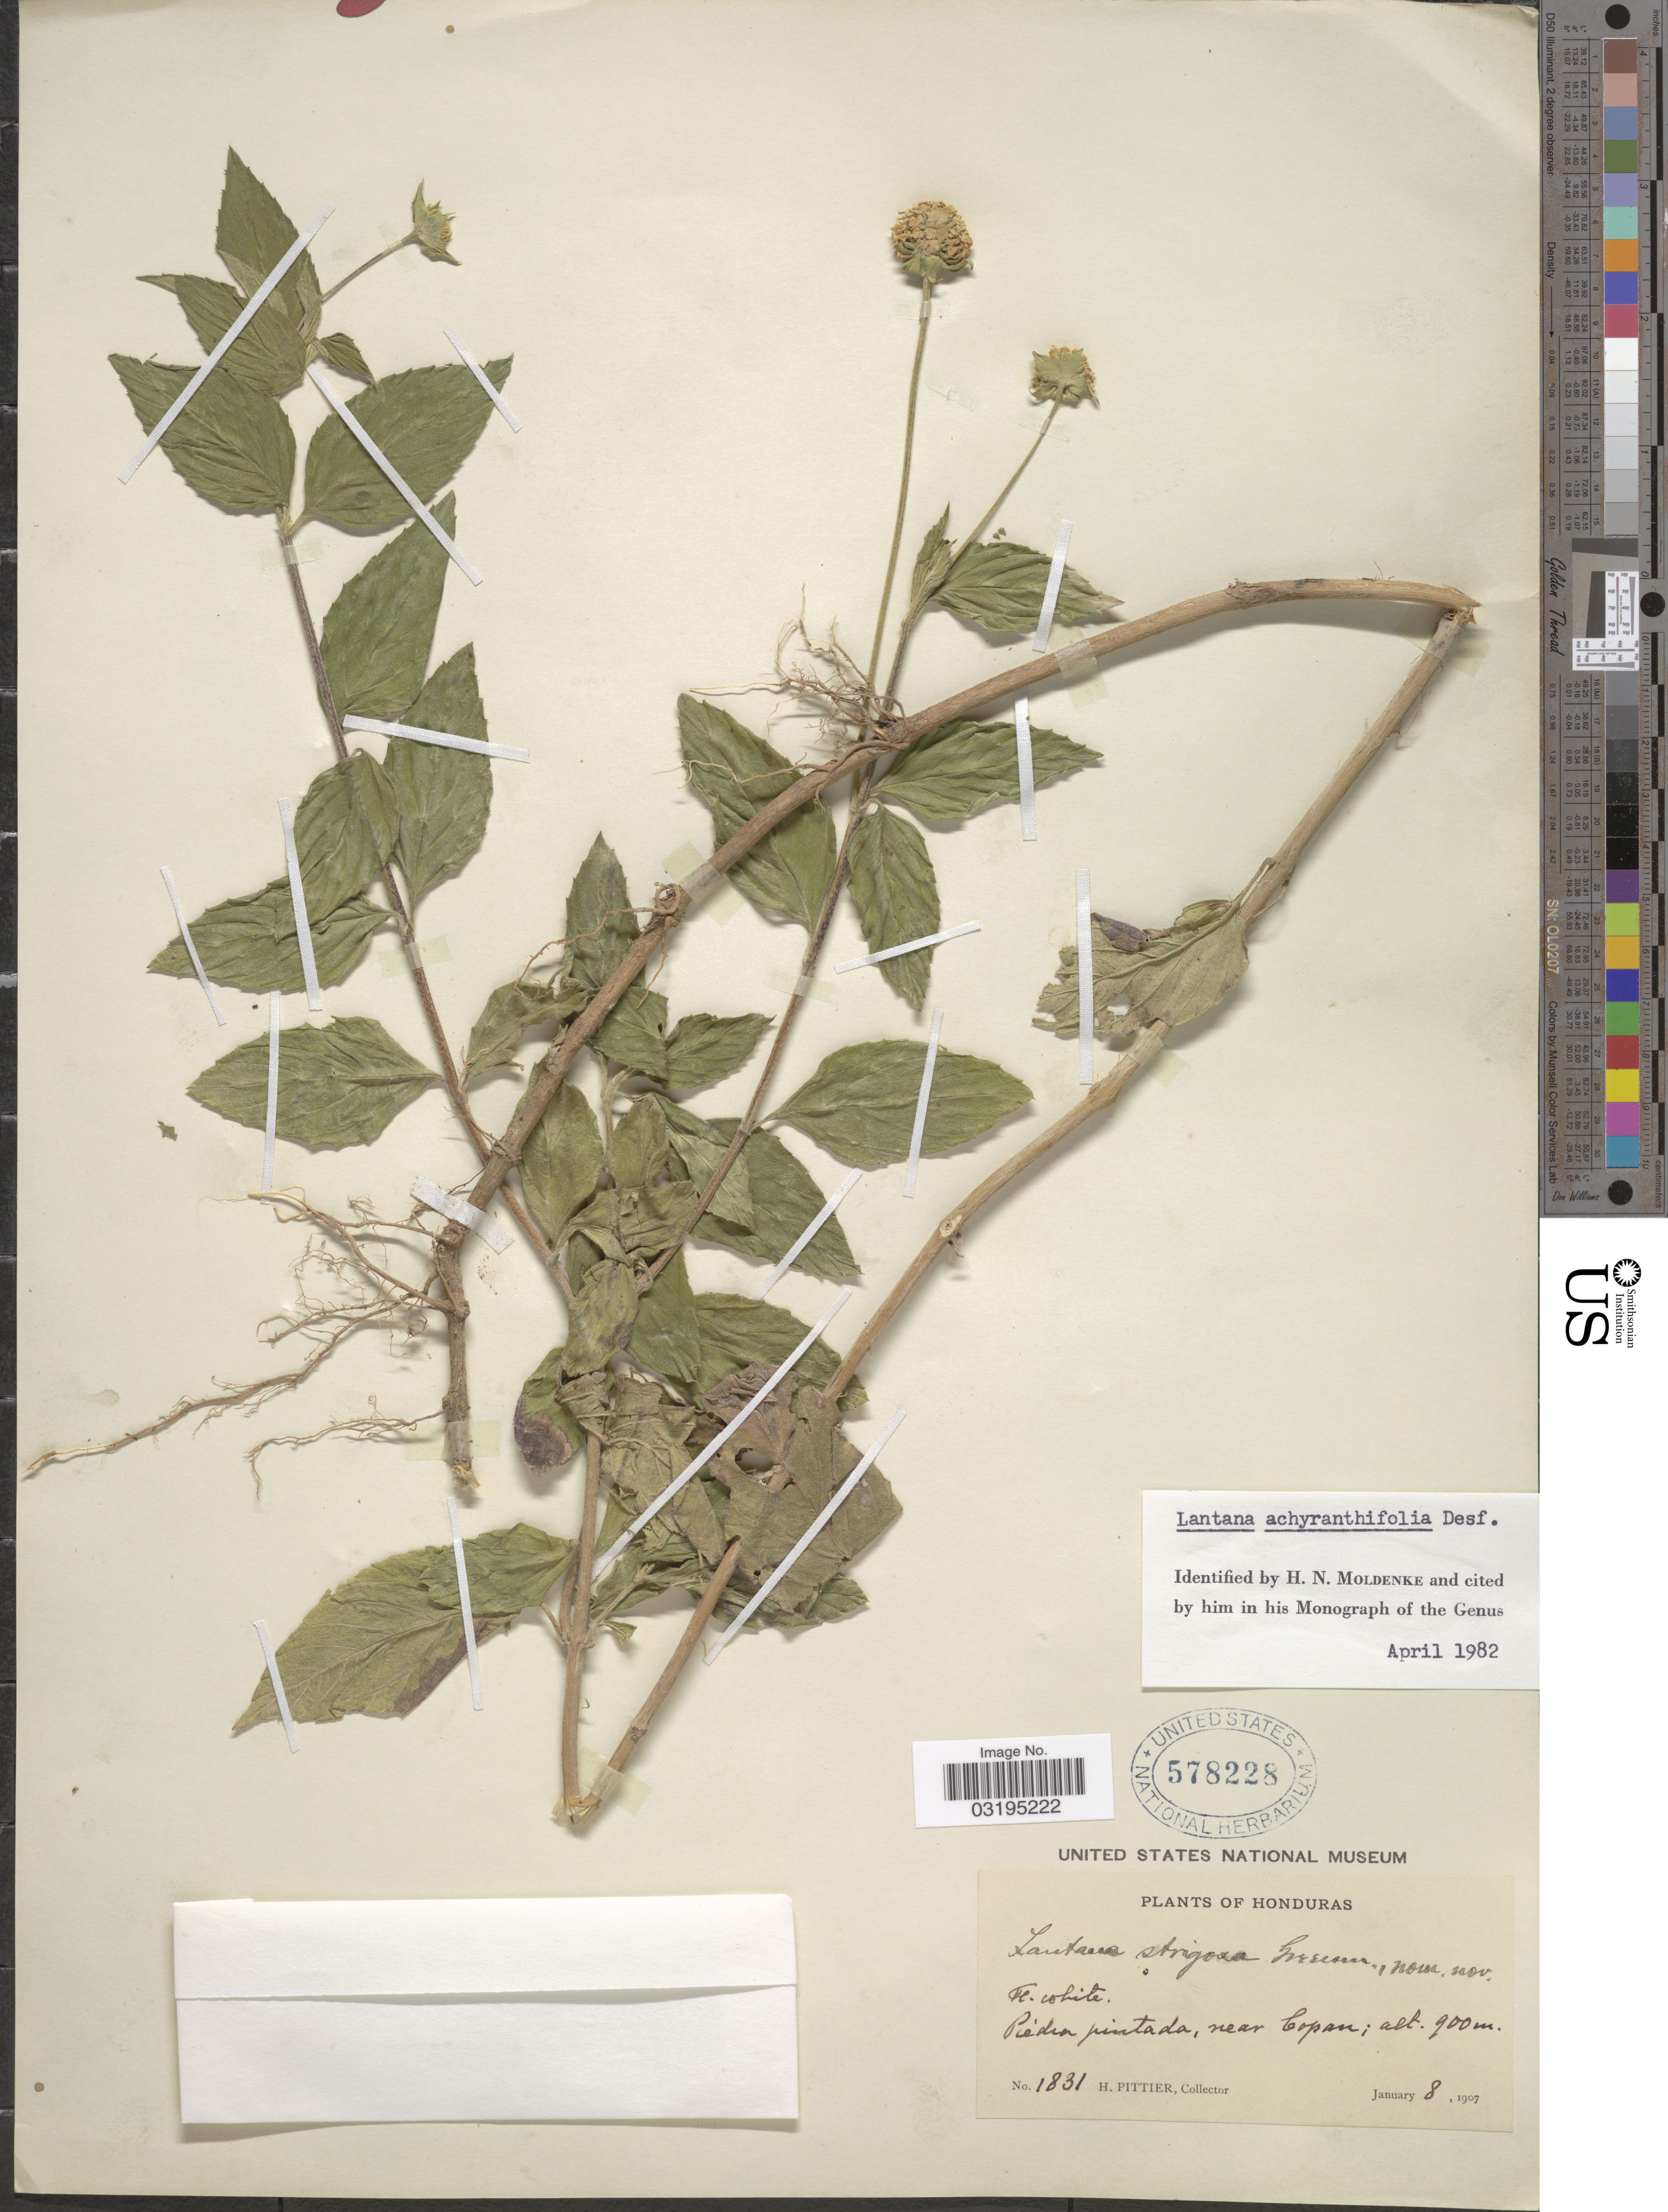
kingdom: Plantae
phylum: Tracheophyta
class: Magnoliopsida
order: Lamiales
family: Verbenaceae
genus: Lantana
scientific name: Lantana achyranthifolia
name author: Desf.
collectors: H. F. Pittier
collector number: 1831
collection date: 1907-01-08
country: Honduras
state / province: Copán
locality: Piedra pintada, near Copan.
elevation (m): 900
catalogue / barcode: US 578228